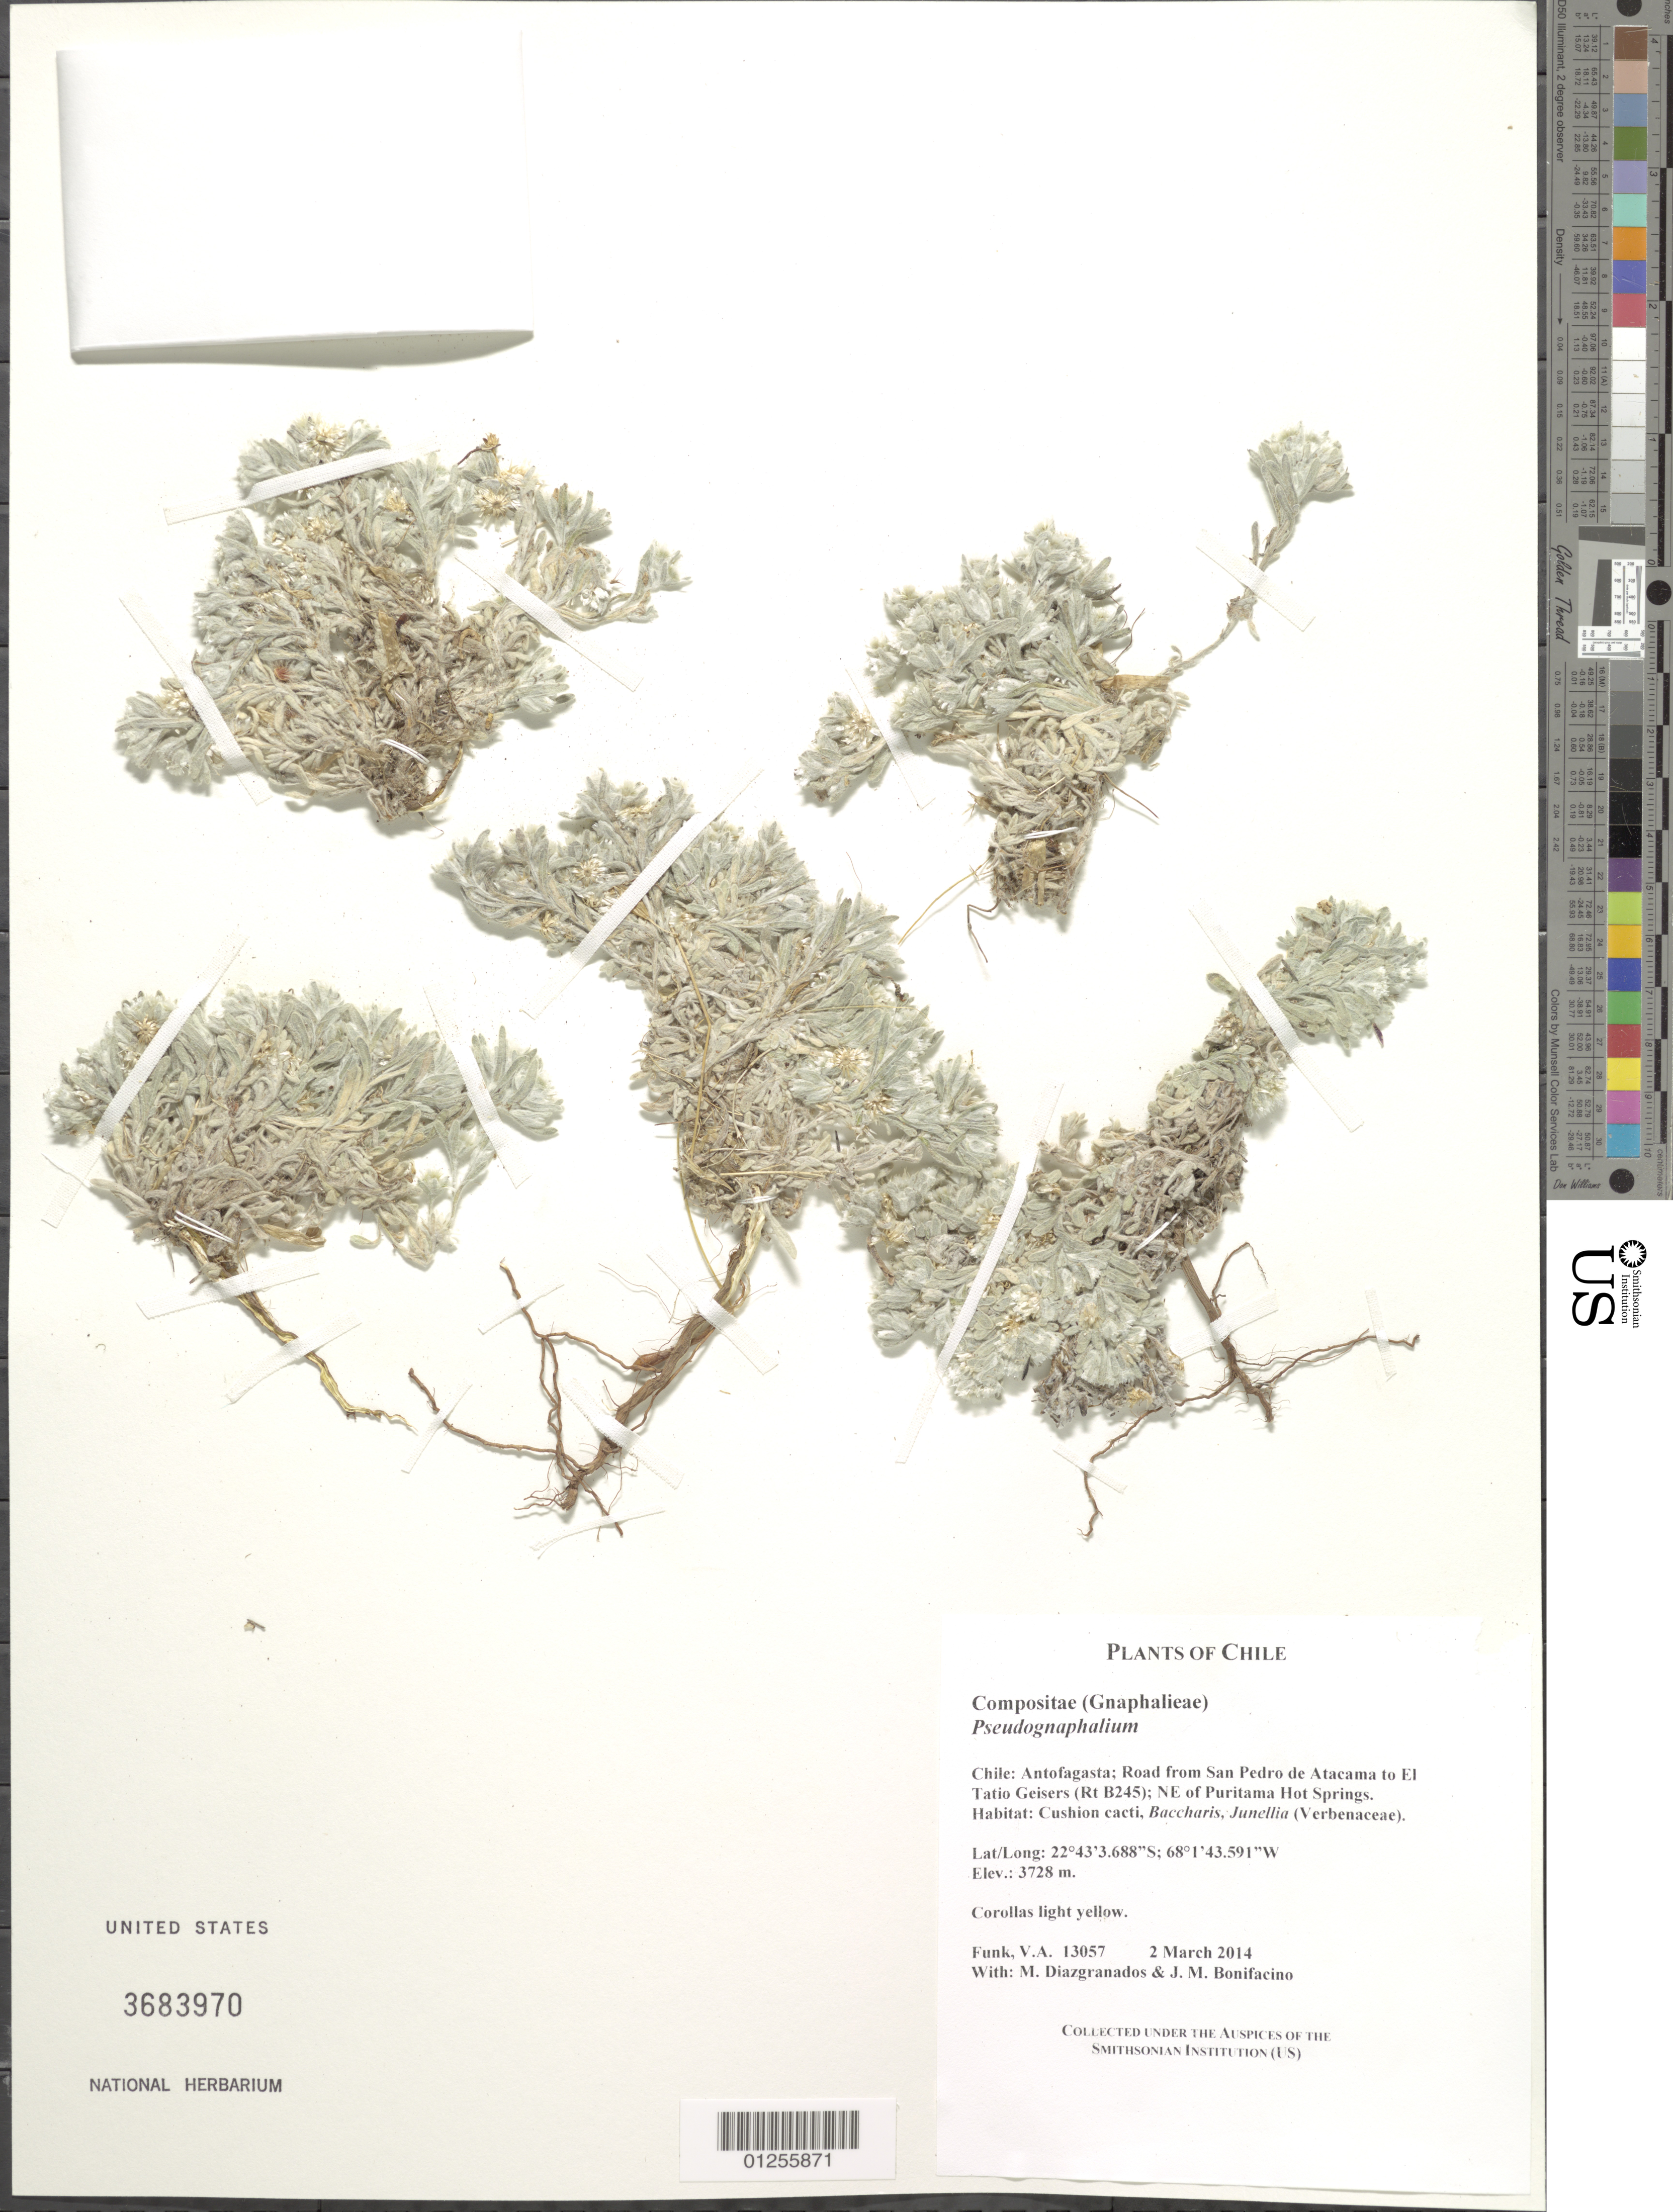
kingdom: Plantae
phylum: Tracheophyta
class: Magnoliopsida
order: Asterales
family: Asteraceae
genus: Pseudognaphalium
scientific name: Pseudognaphalium sp.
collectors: V. Funk, M. Diazgranados C. & M. Bonifacino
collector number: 13057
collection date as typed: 2 March 2014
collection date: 2014-03-02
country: Chile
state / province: Antofagasta (II)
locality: Road from San Pedro de Atacama to El Tatio Geisers (Rt B245); NE of Puritama Hot Springs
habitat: Cushion cacti, Baccharis, Junellia (Verbenaceae)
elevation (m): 3738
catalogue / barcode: US 3683970